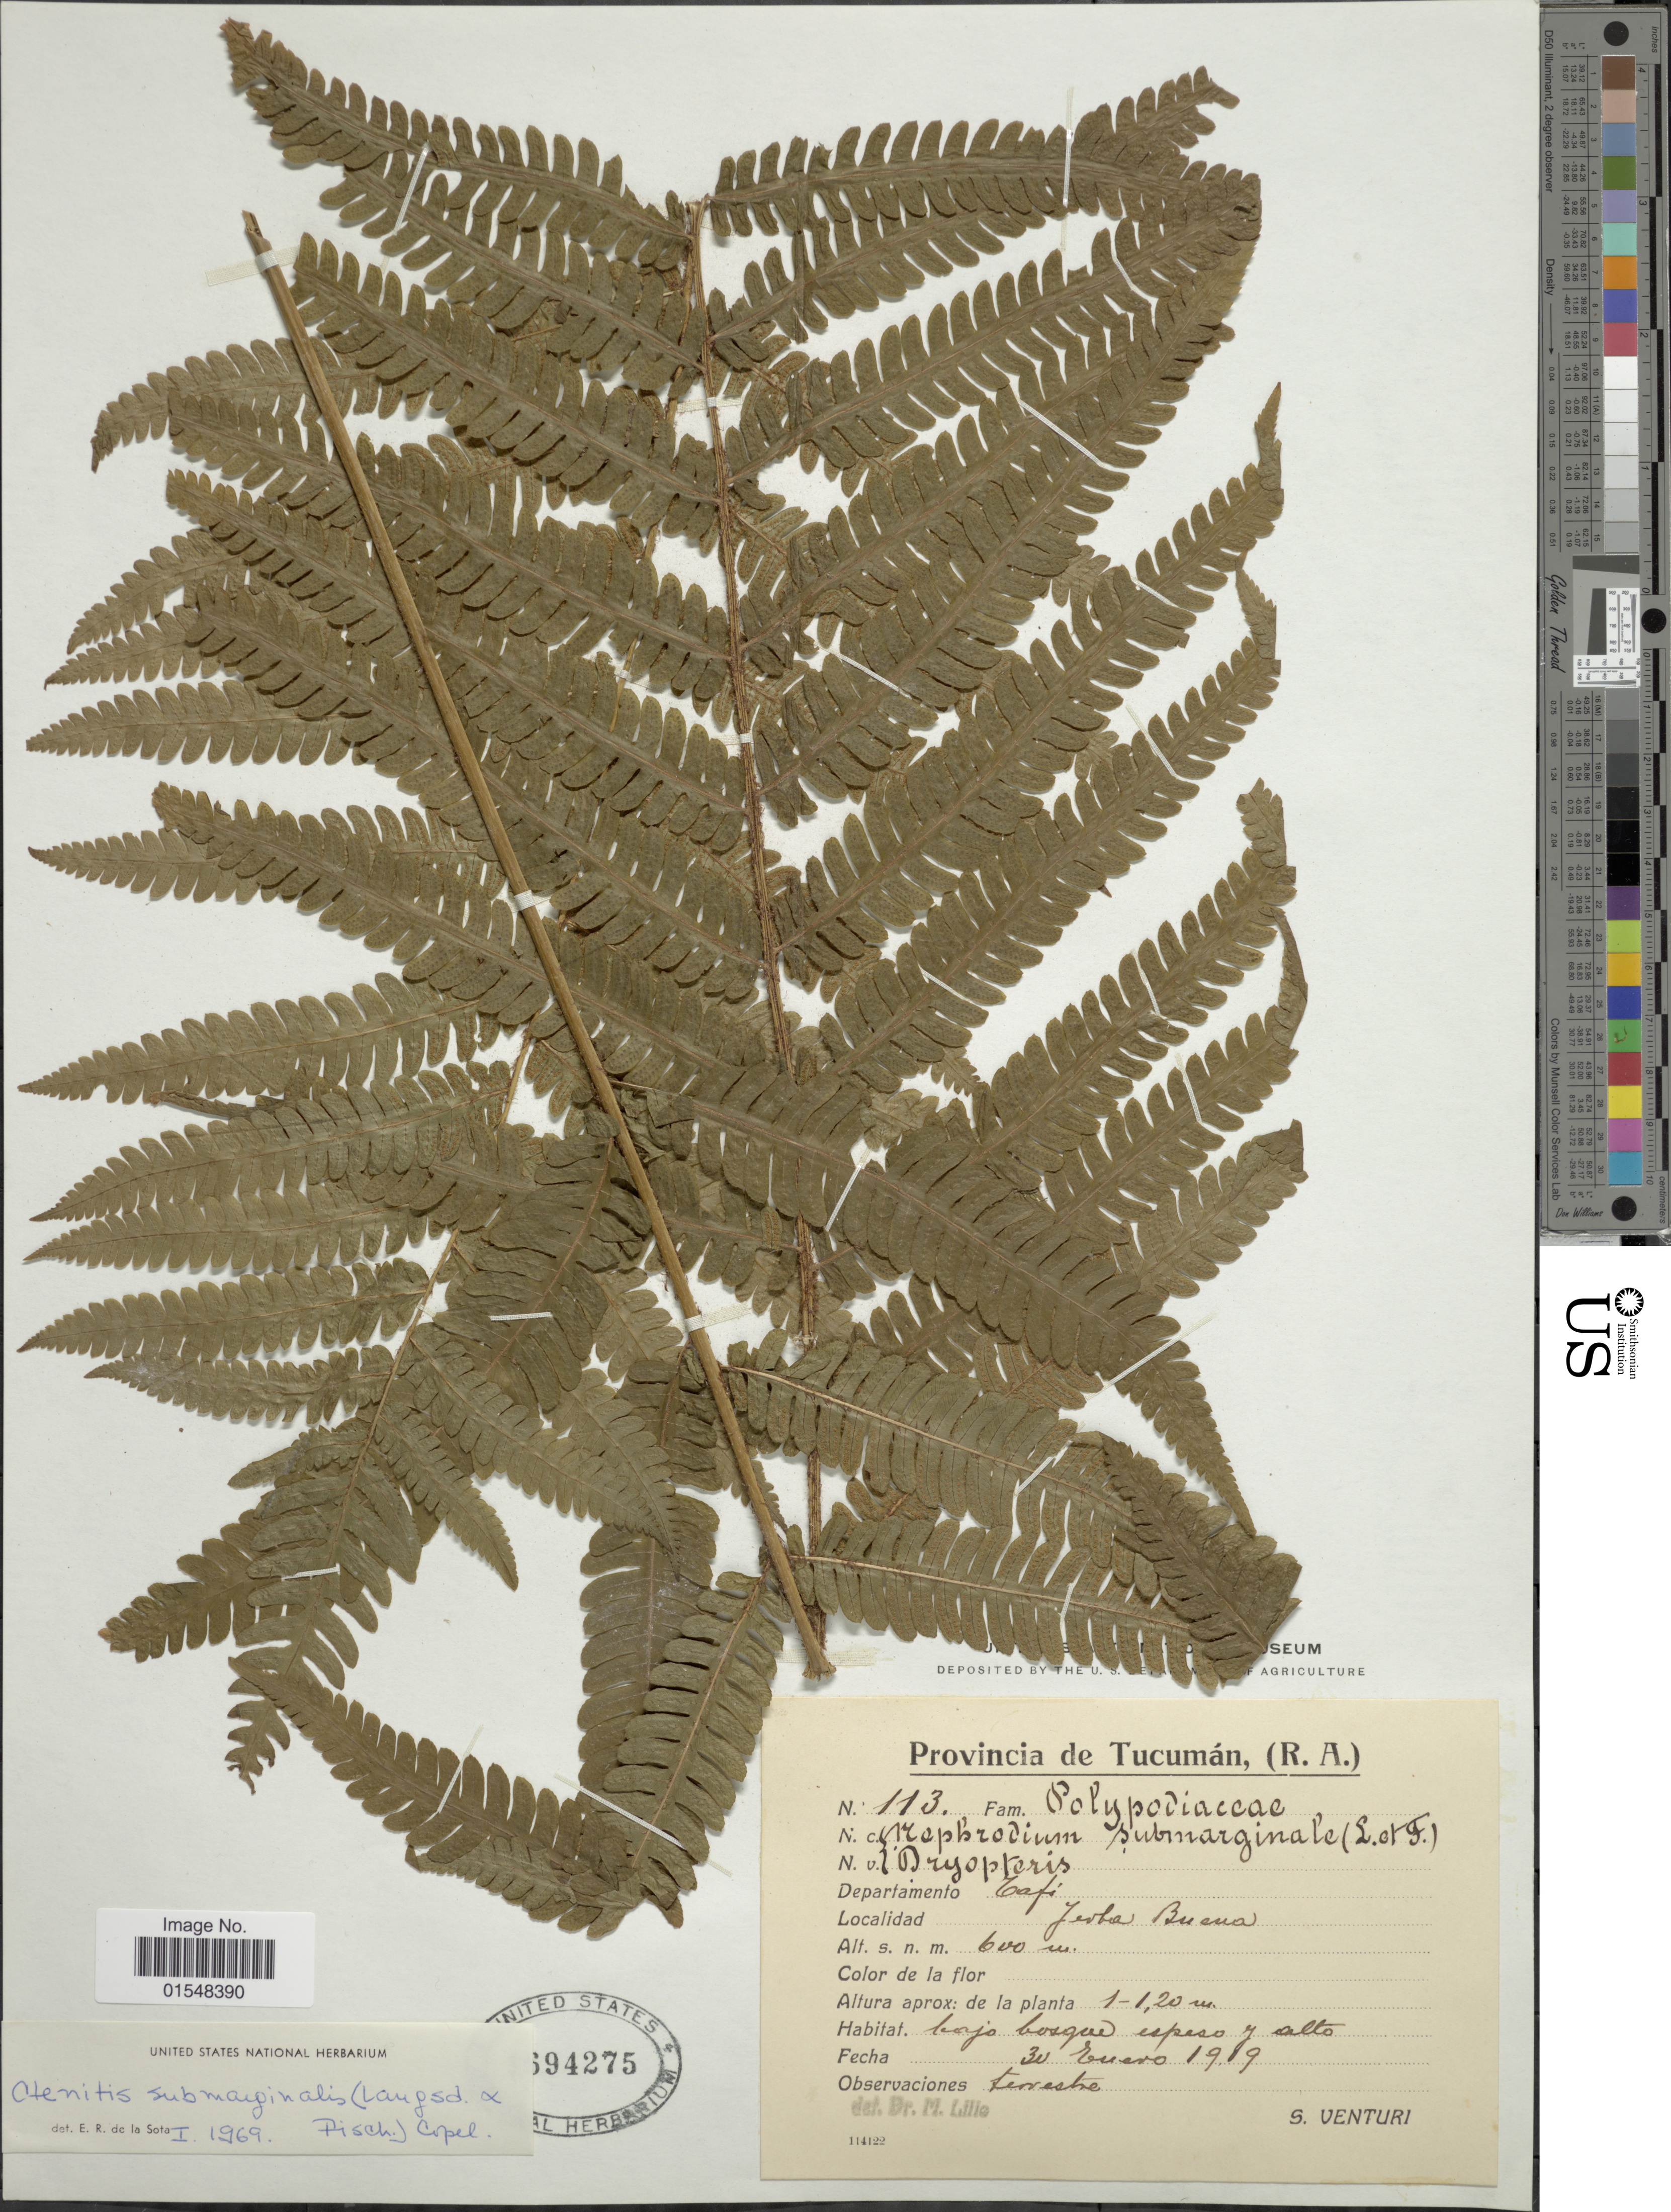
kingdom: Plantae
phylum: Tracheophyta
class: Polypodiopsida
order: Polypodiales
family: Dryopteridaceae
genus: Ctenitis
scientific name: Ctenitis submarginalis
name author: (Langsd. & Fisch.) Ching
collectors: S. Venturi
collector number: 113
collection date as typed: Transcribed d/m/y: 30/2/1919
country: Argentina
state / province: Tucuman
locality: Tucumán (R. A.), Departamento Tafi, Yerba Buena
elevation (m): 600